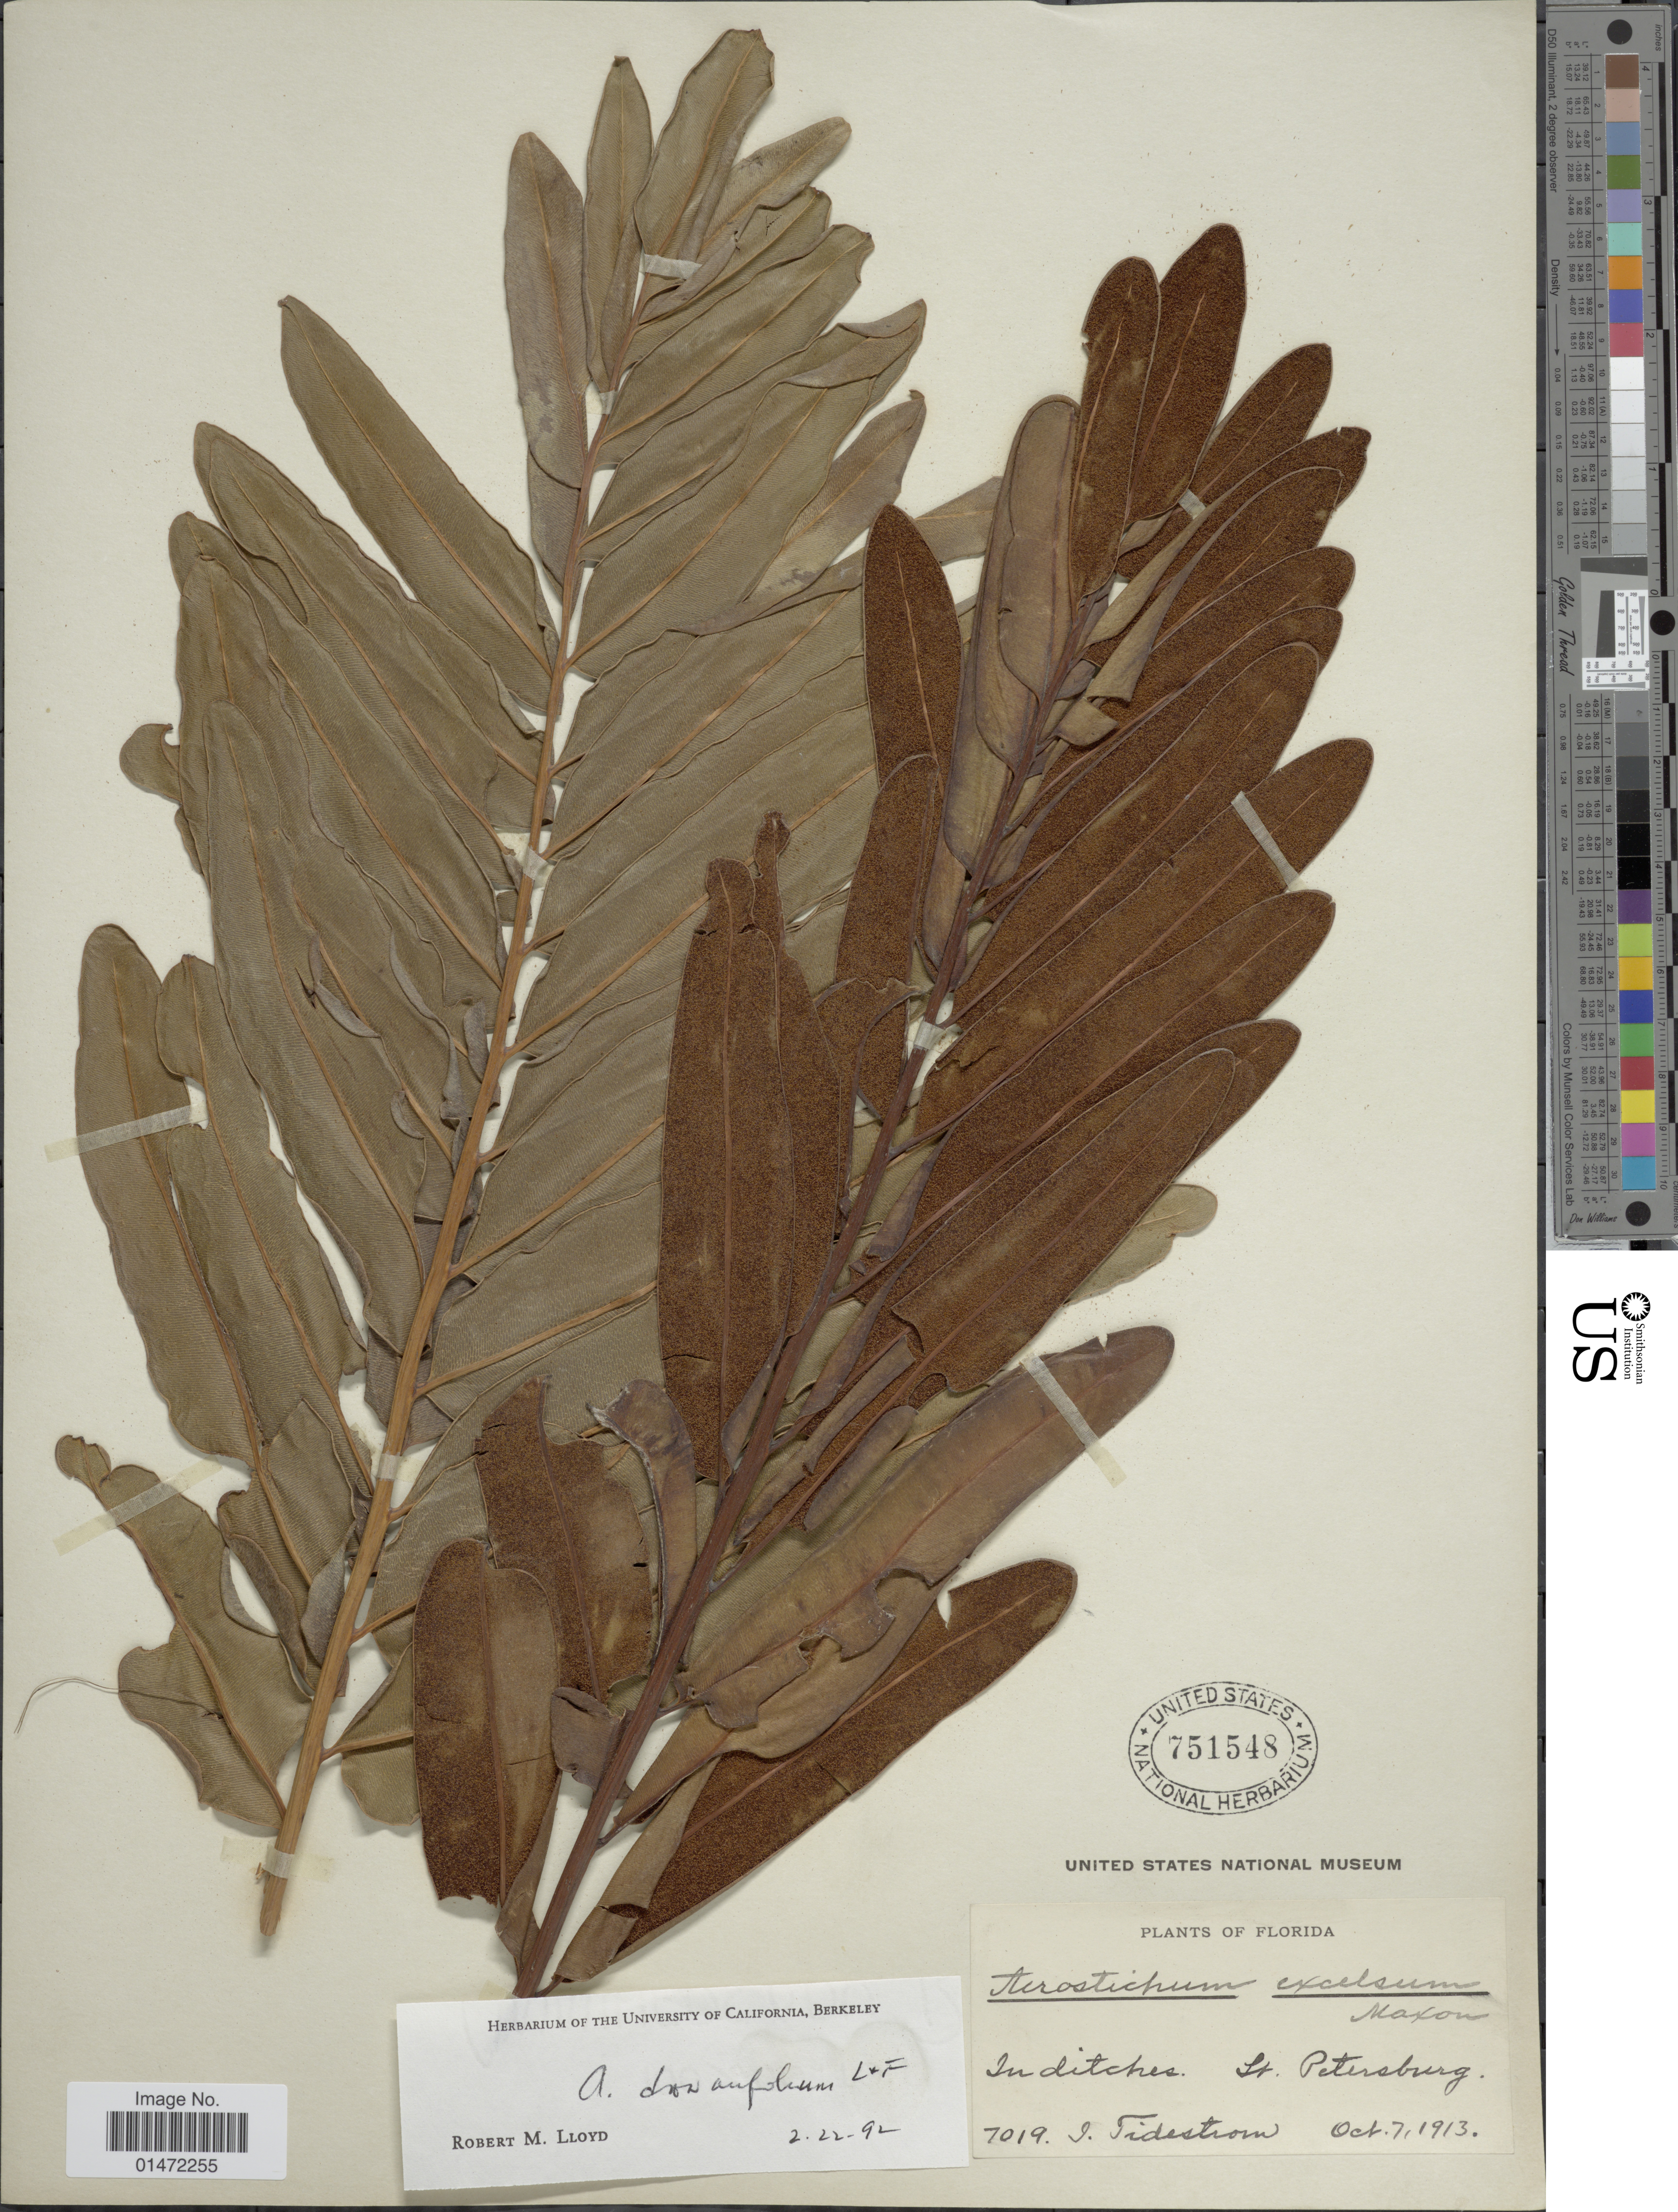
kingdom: Plantae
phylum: Tracheophyta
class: Polypodiopsida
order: Polypodiales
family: Pteridaceae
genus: Acrostichum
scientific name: Acrostichum danaeifolium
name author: Langsd. & Fisch.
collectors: I. F. Tidestrom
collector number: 7019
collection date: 1913-10-07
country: United States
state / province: Florida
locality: In ditches St. Petersburg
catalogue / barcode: US 751548